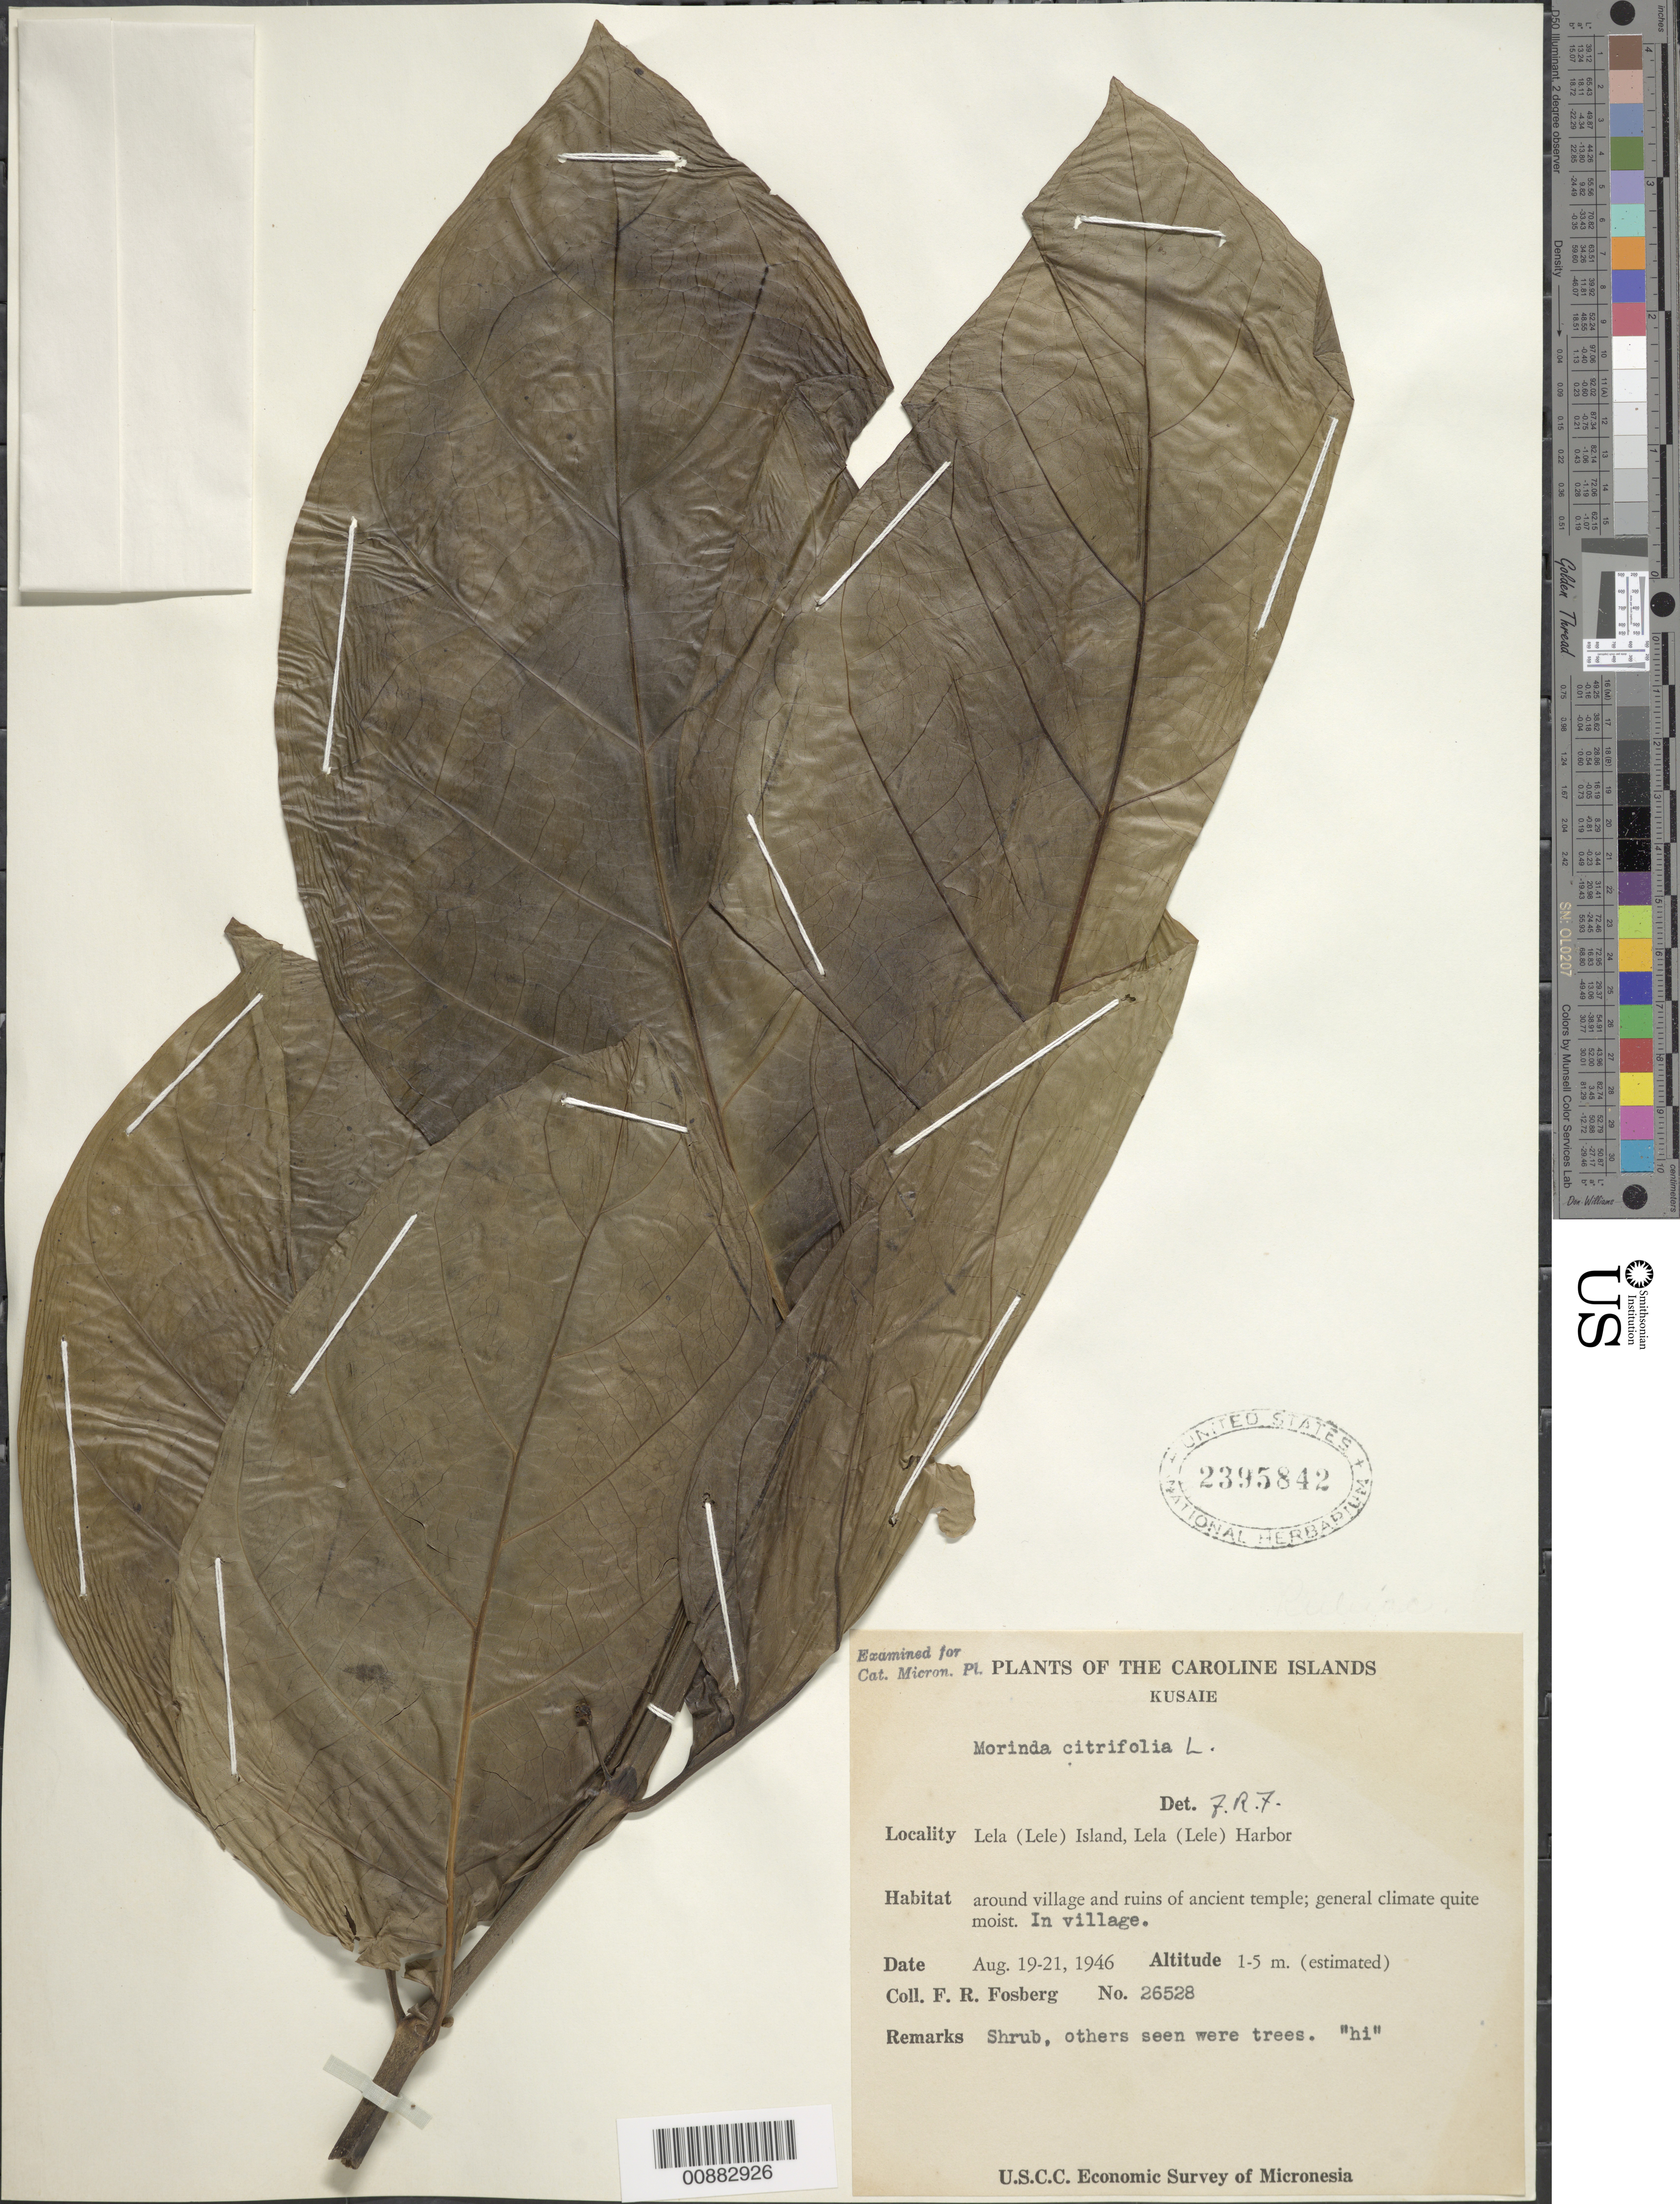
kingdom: Plantae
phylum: Tracheophyta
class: Magnoliopsida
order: Gentianales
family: Rubiaceae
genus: Morinda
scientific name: Morinda citrifolia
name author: L.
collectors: F. R. Fosberg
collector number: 26528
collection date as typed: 19 Aug 1946 to 21 Aug 1946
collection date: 1946-08-19/1946-08-21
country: Micronesia, Federated States of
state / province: Kosrae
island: Kosrae [Kusaie]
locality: Lelu (Lele) Harbor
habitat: Around villange and ruins of ancient temple; general climate quite moist. Shrub, others seen were trees.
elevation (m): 1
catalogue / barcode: US 2395842